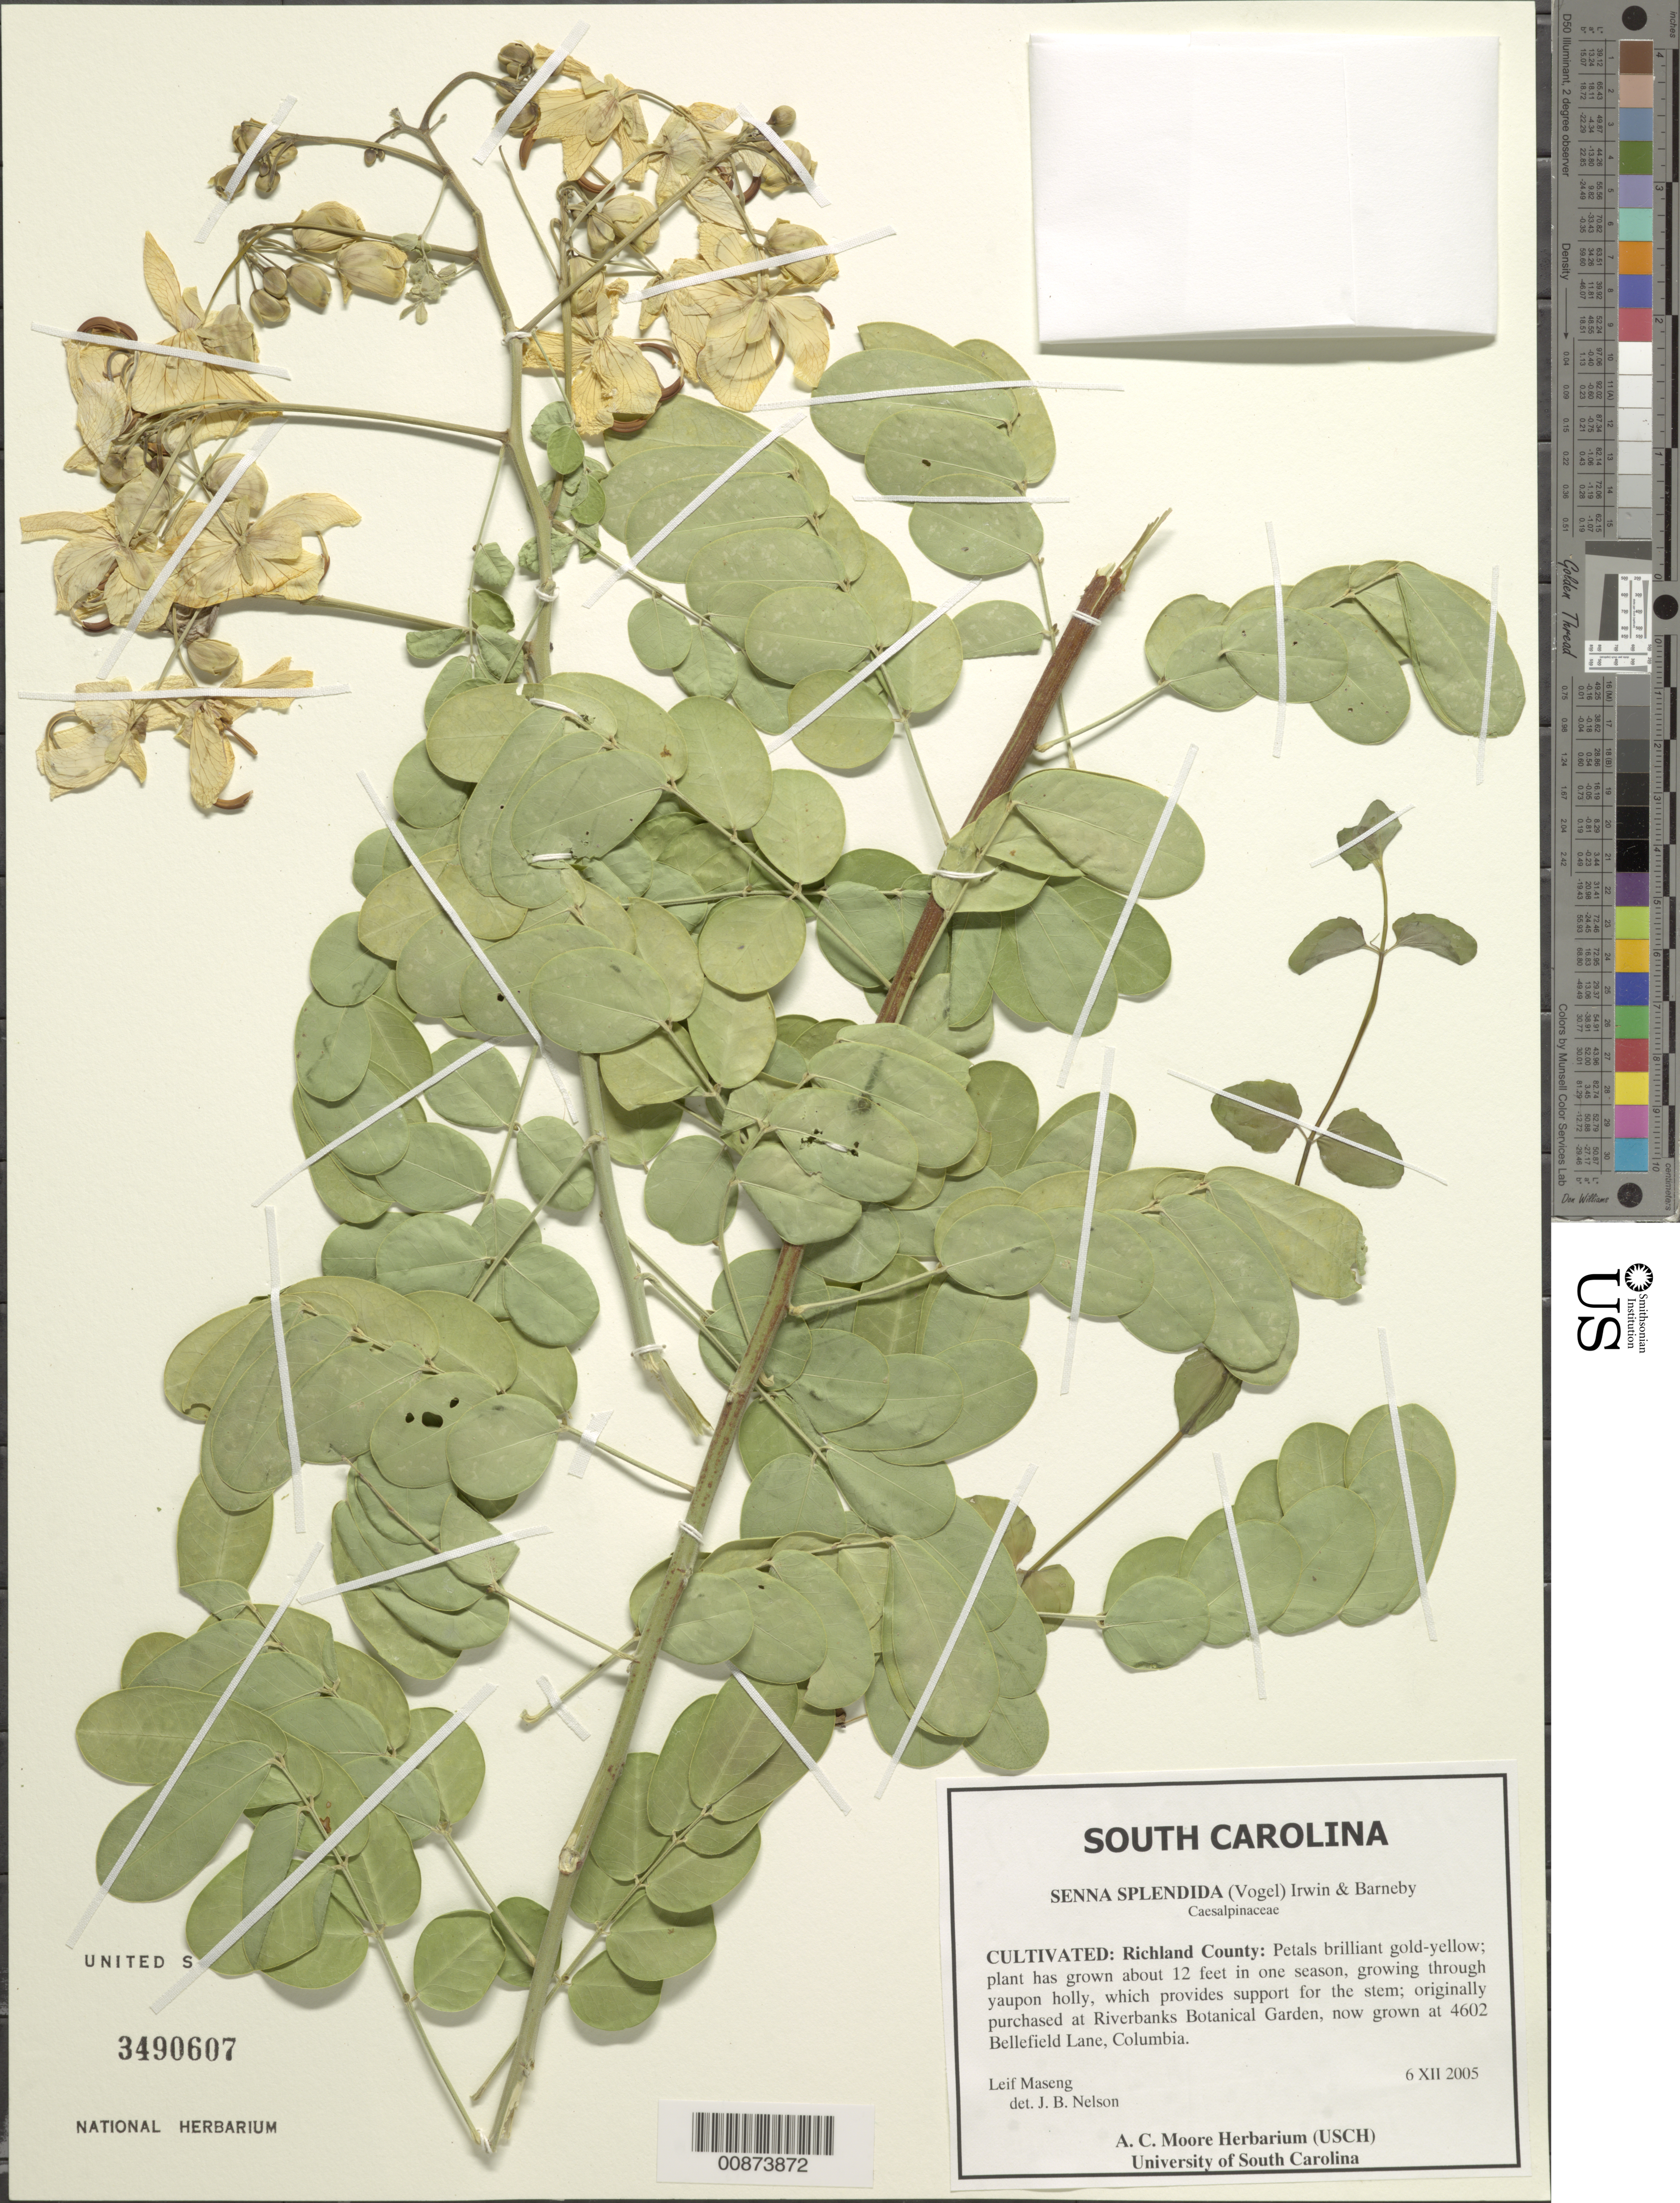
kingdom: Plantae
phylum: Tracheophyta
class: Magnoliopsida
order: Fabales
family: Fabaceae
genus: Senna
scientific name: Senna splendida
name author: (Vogel) H.S. Irwin & Barneby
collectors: L. Maseng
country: United States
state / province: South Carolina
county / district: Richland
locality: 4602 Bellefield Lane, Columbia, originally from Riverbanks Botanical Garden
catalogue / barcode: US 3490607